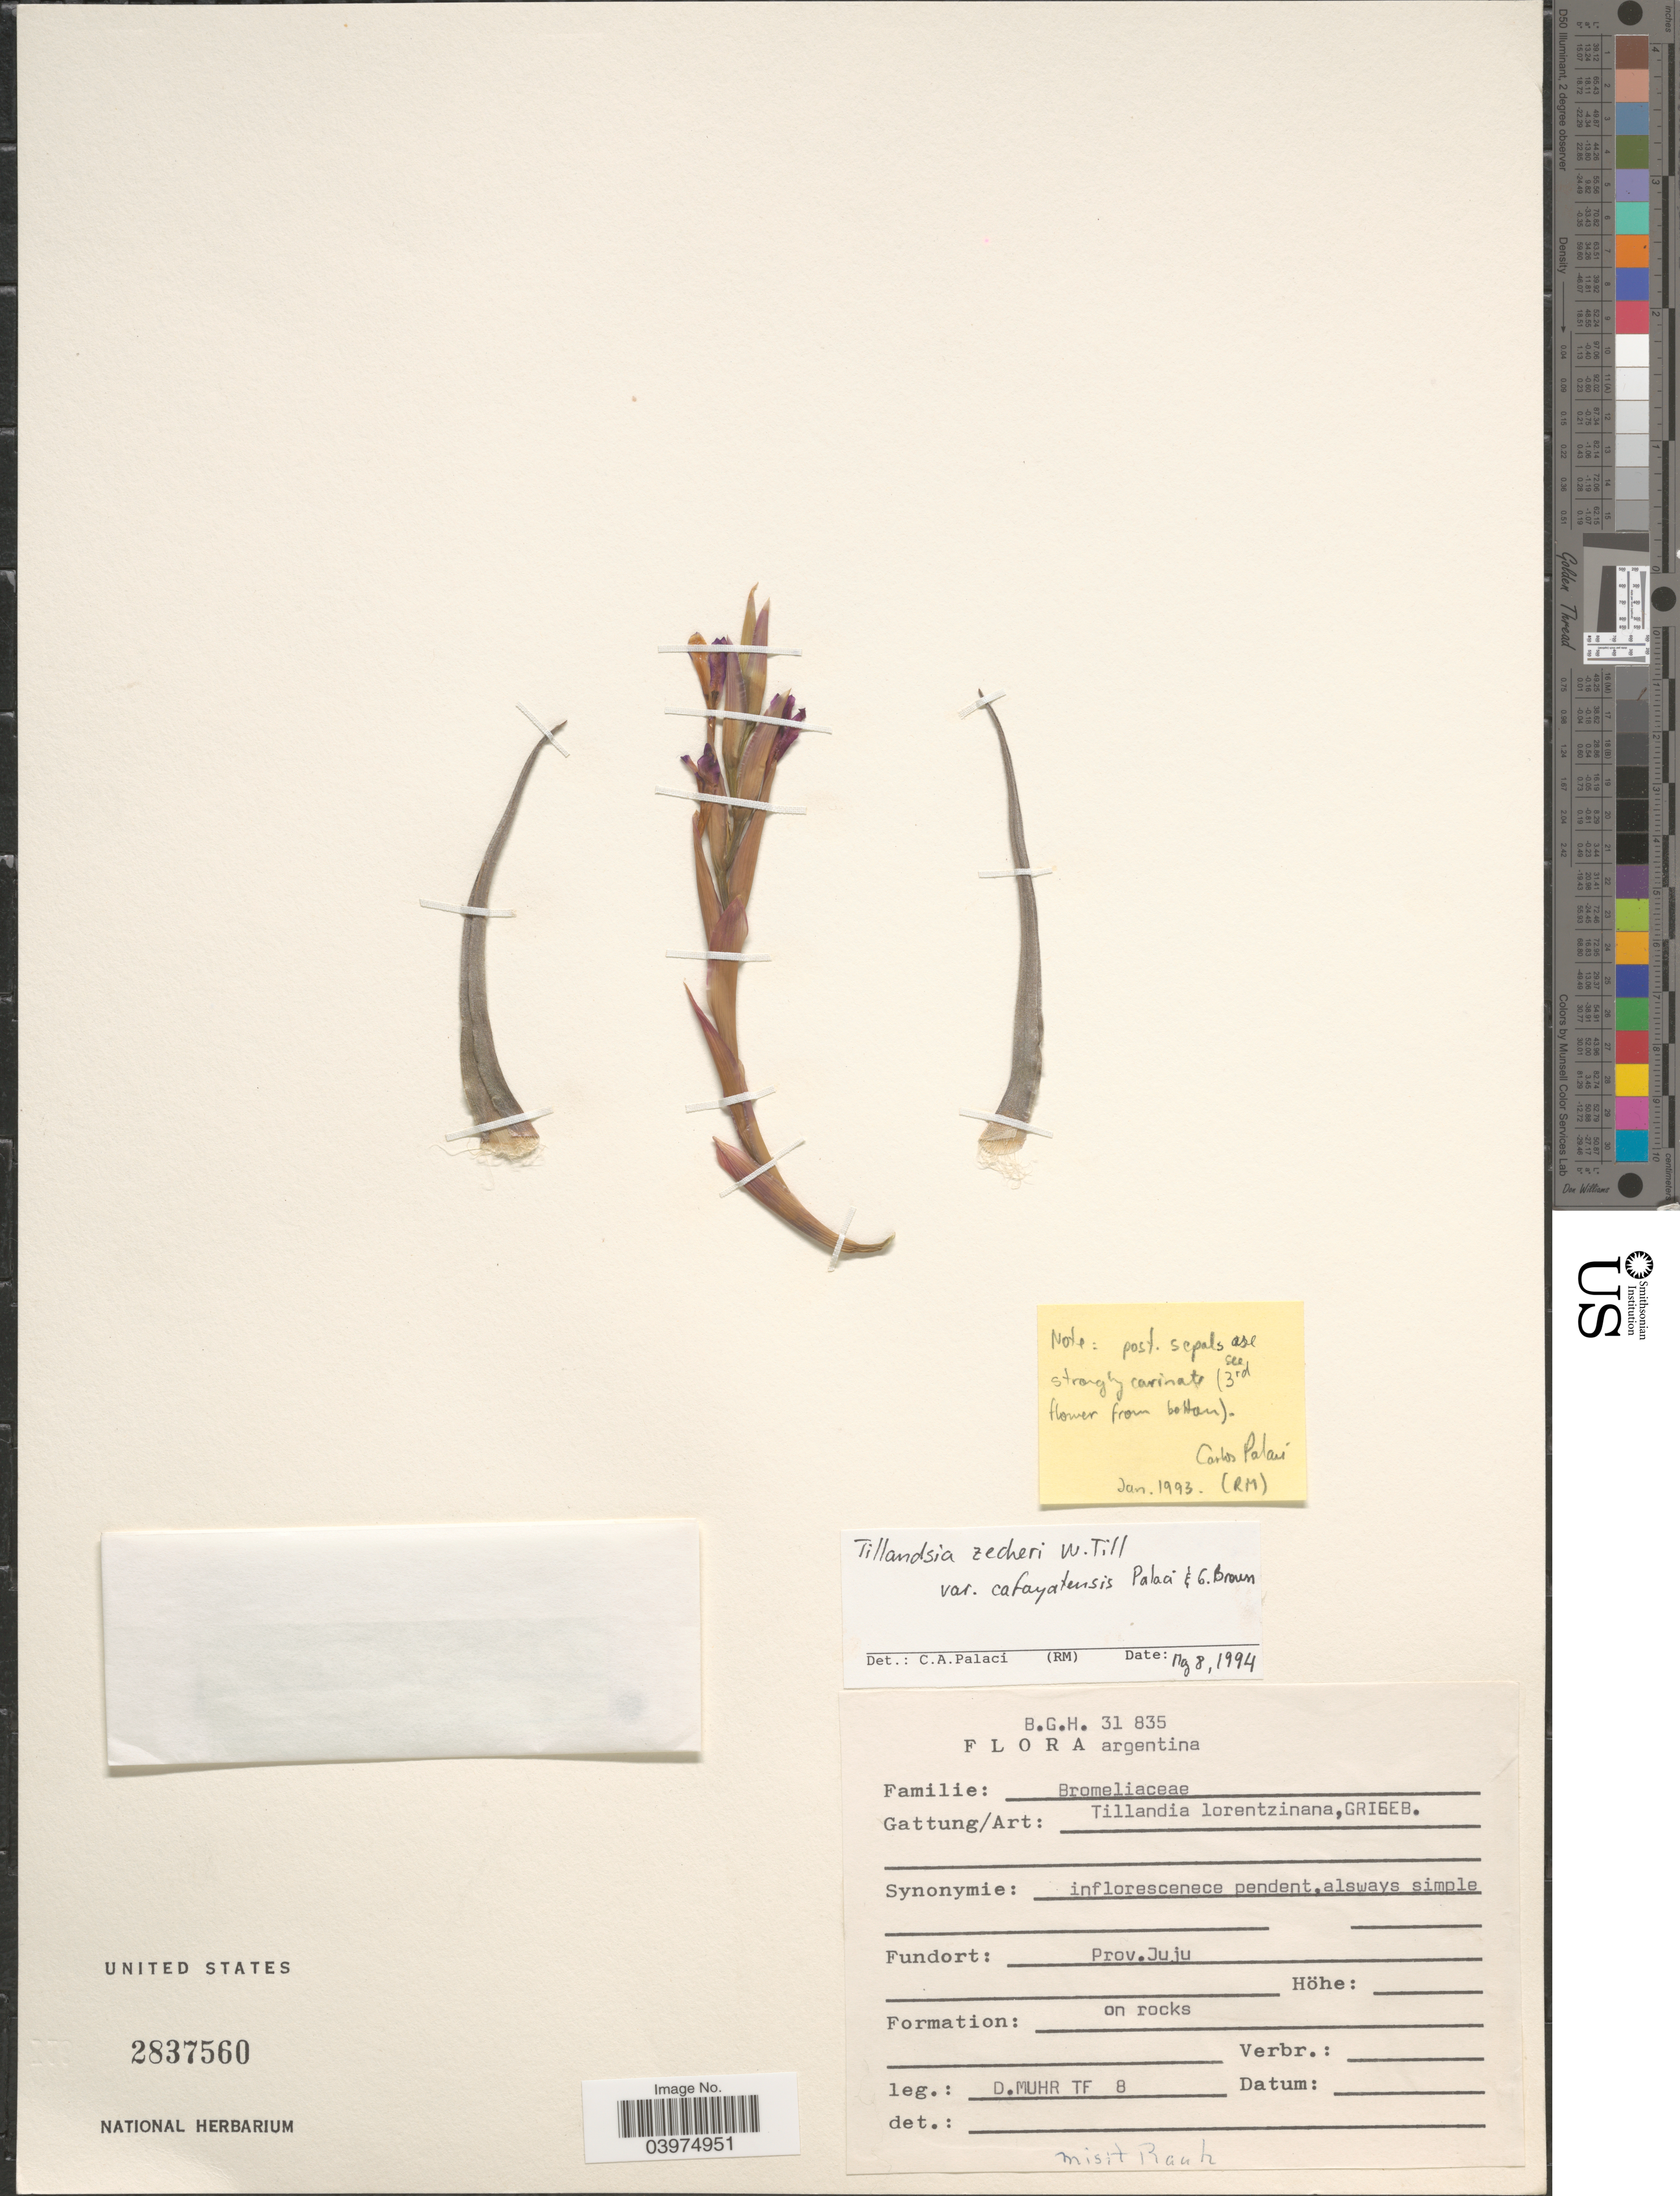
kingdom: Plantae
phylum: Tracheophyta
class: Liliopsida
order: Poales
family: Bromeliaceae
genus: Tillandsia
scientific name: Tillandsia zecheri var. cafayatensis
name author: Palací & G.K. Br.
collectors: D. Muhr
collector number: TF 8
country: Argentina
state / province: Jujuy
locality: Prov. Juju.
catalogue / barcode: US 2837560